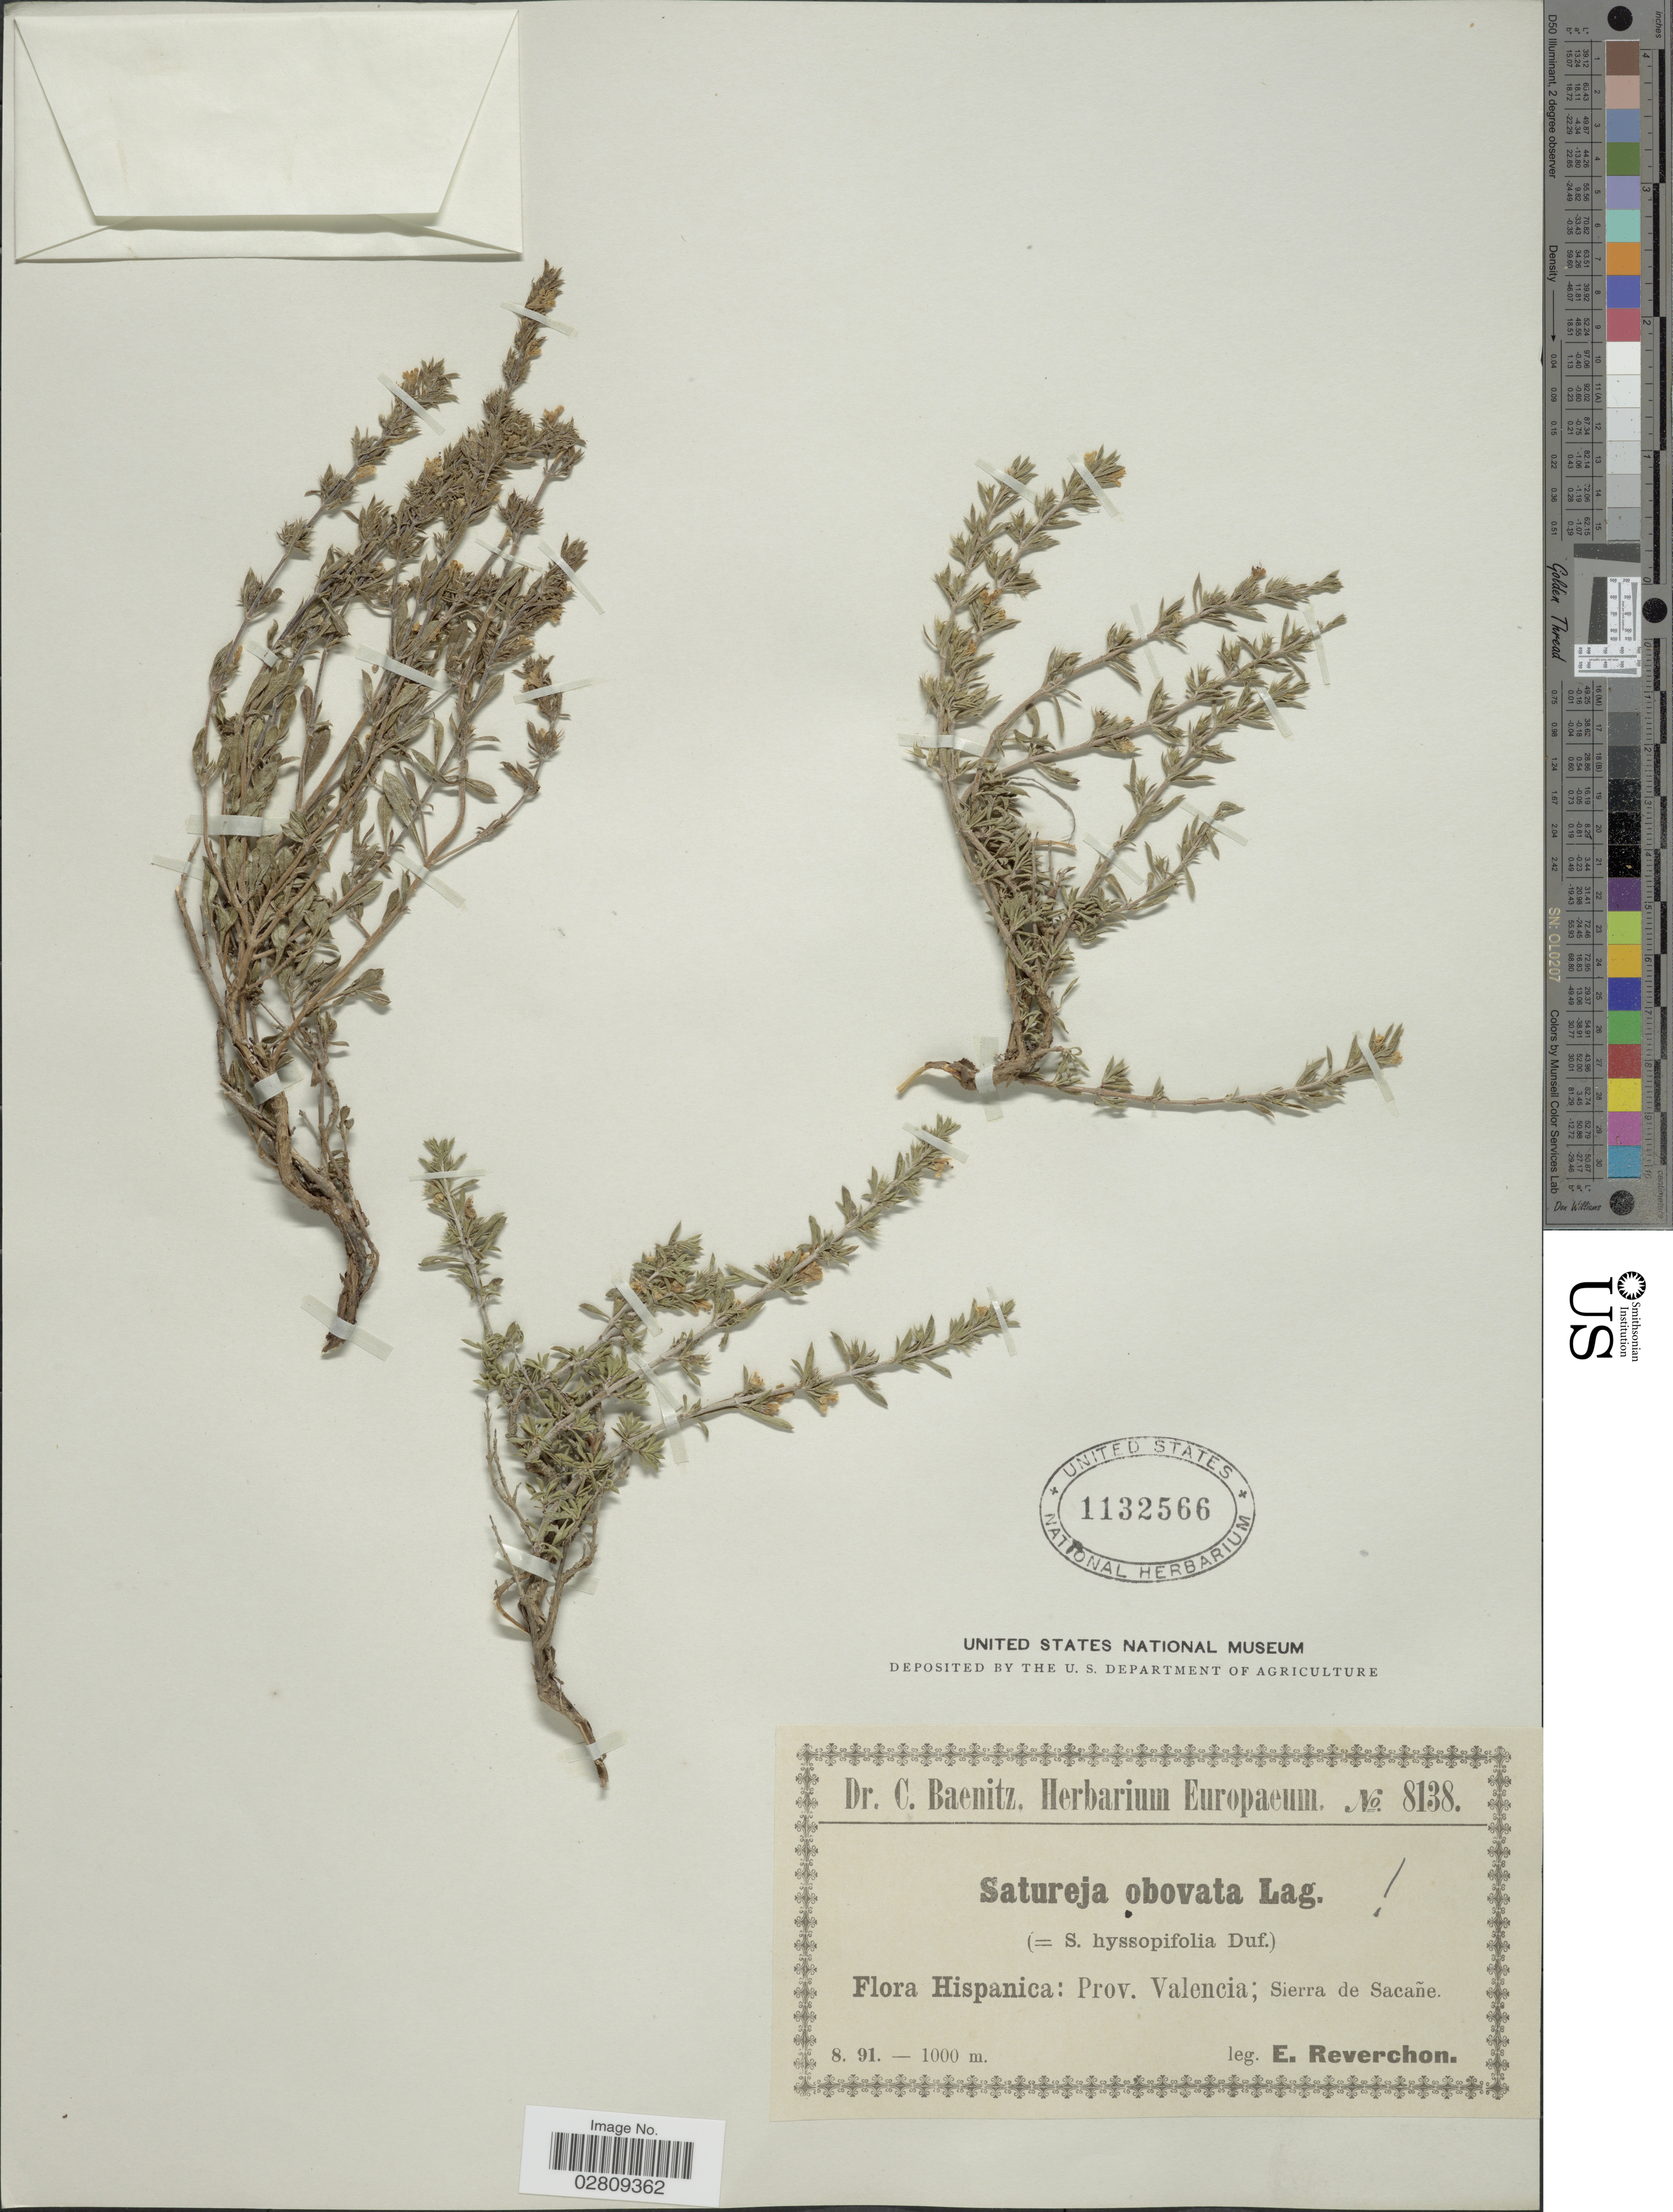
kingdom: Plantae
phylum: Tracheophyta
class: Magnoliopsida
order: Lamiales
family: Lamiaceae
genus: Satureja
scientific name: Satureja cuneifolia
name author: Ten.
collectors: E. Reverchon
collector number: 8138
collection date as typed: Transcribed d/m/y: /8/91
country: Spain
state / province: Valenciana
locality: Hispanica: Prov. Valencia; Sierra de Sacañe.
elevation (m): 1000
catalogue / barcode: US 1132566